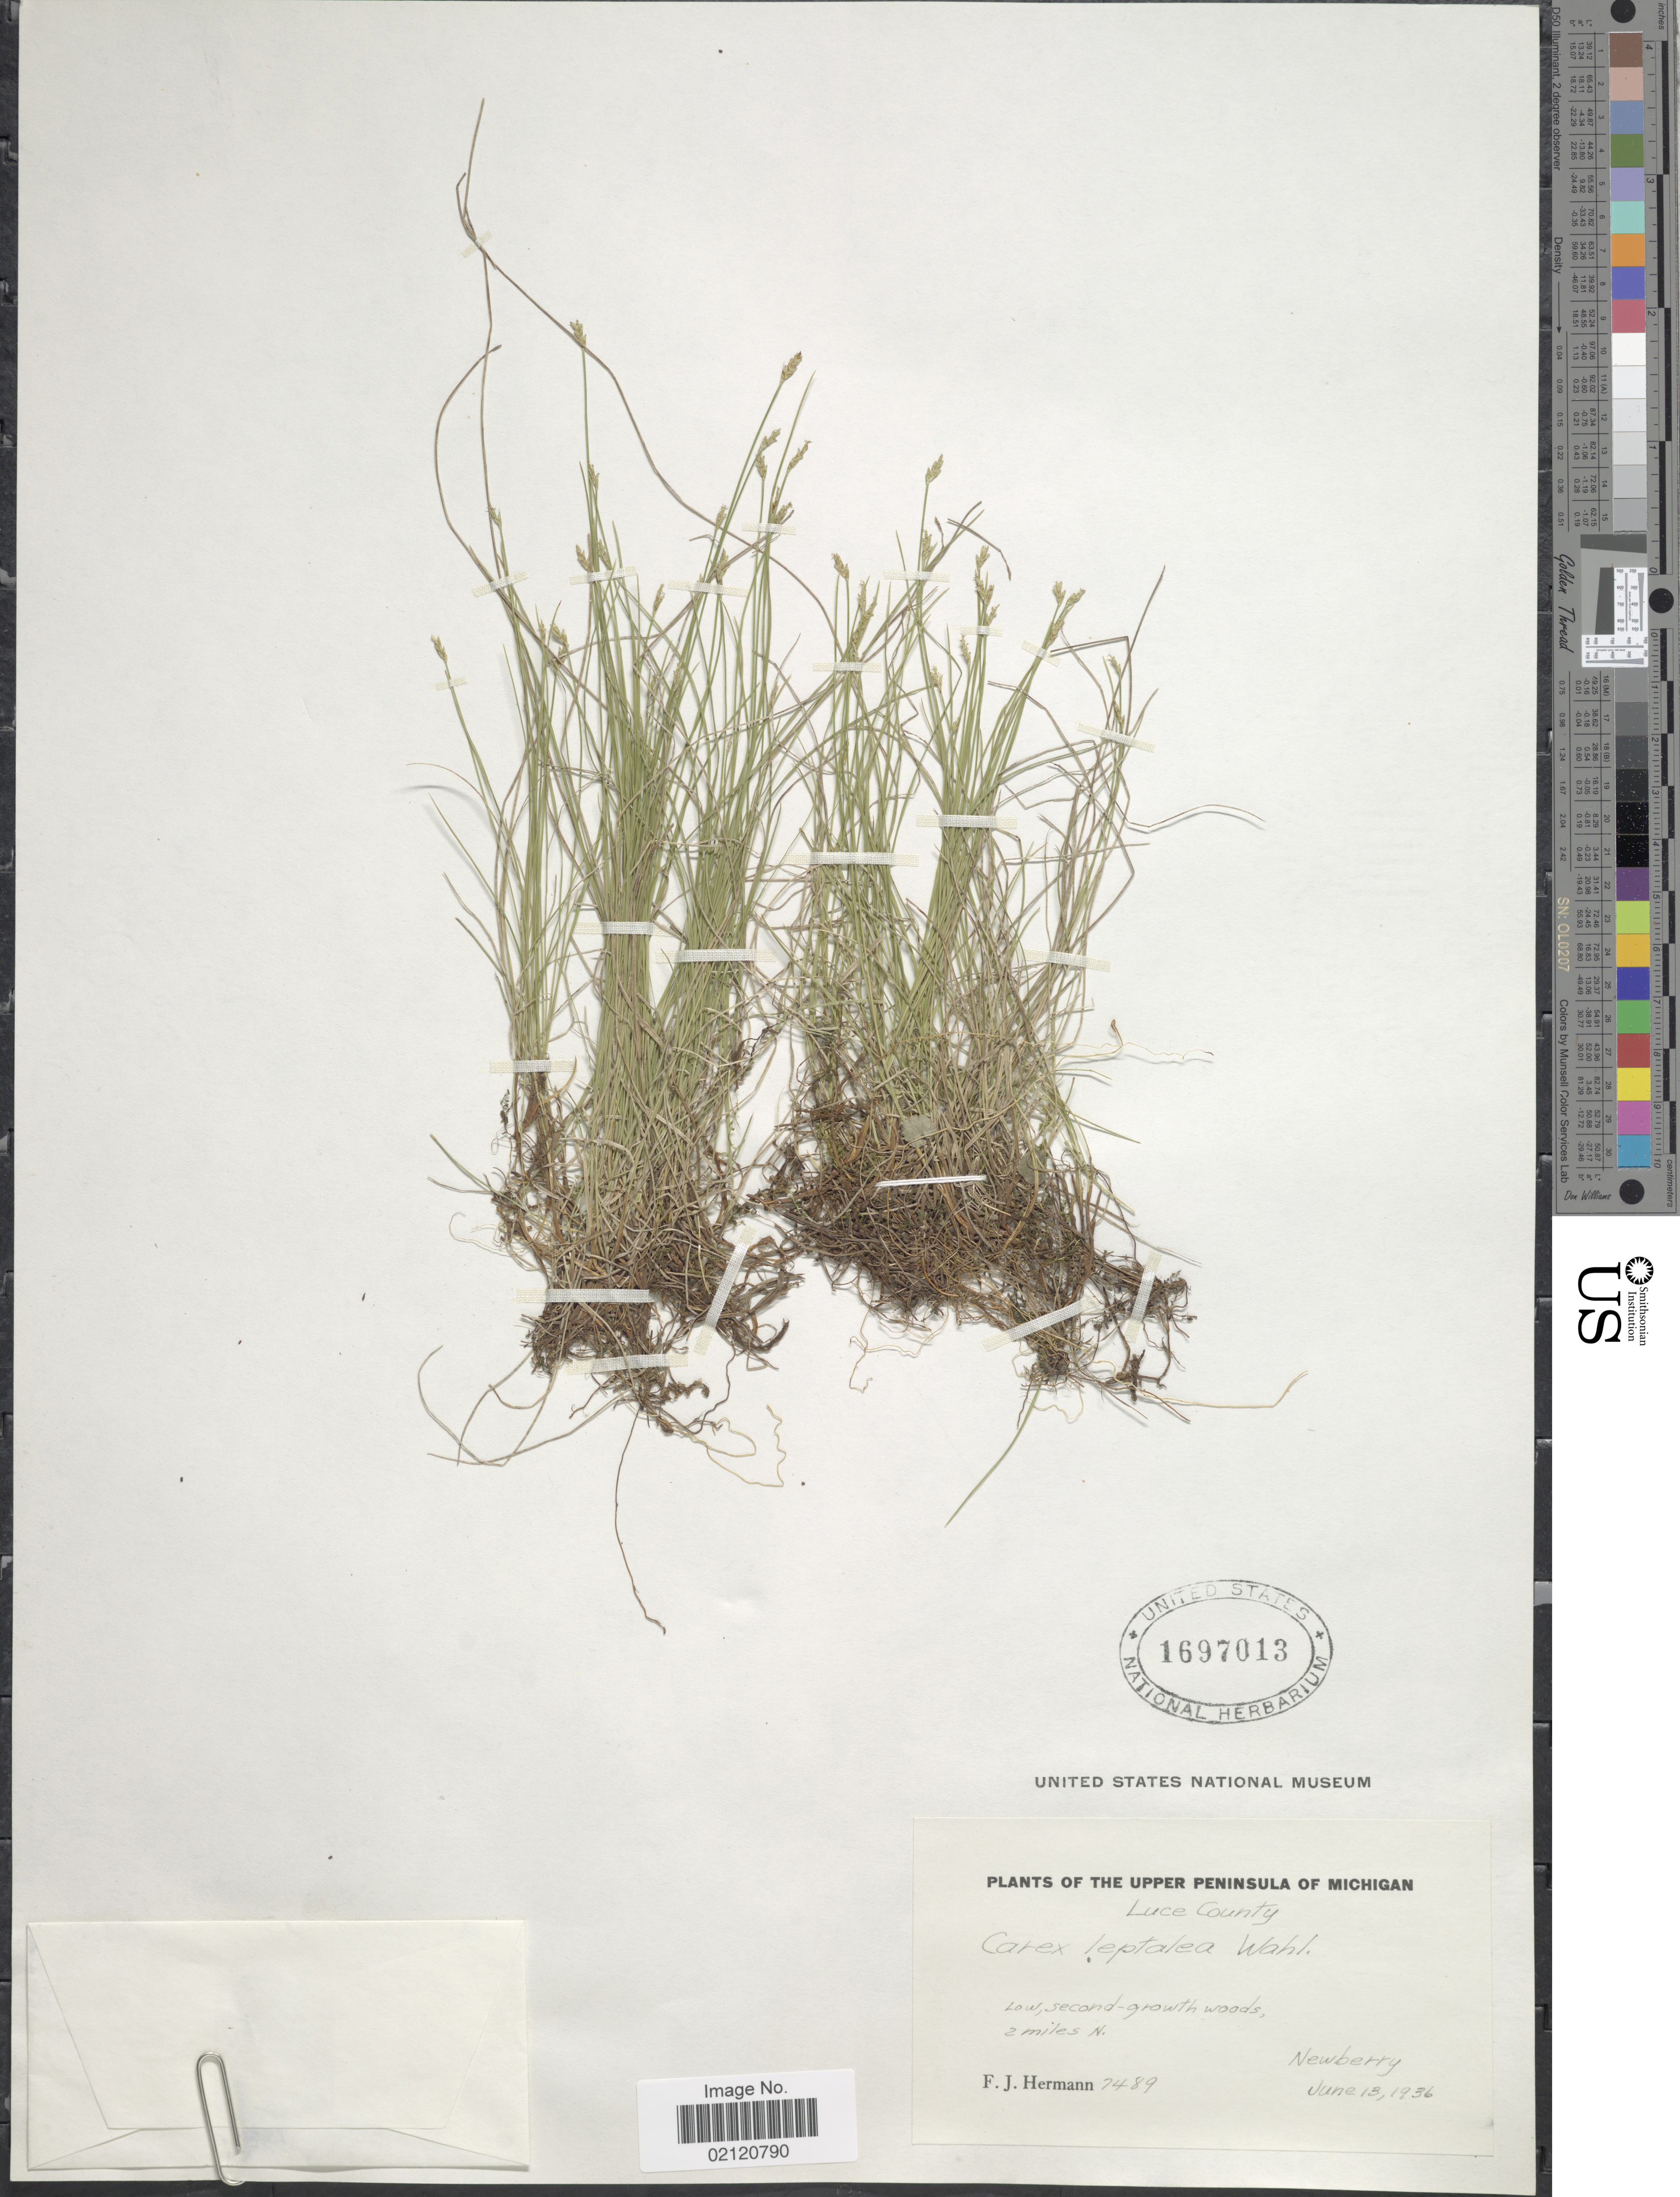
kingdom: Plantae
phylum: Tracheophyta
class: Liliopsida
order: Poales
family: Cyperaceae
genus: Carex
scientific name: Carex leptalea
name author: Wahlenb.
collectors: F. J. Hermann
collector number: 7489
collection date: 1936-06-13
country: United States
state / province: Michigan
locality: Upper Peninsula of Michigan, 2 miles N. Newberry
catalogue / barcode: US 1697013